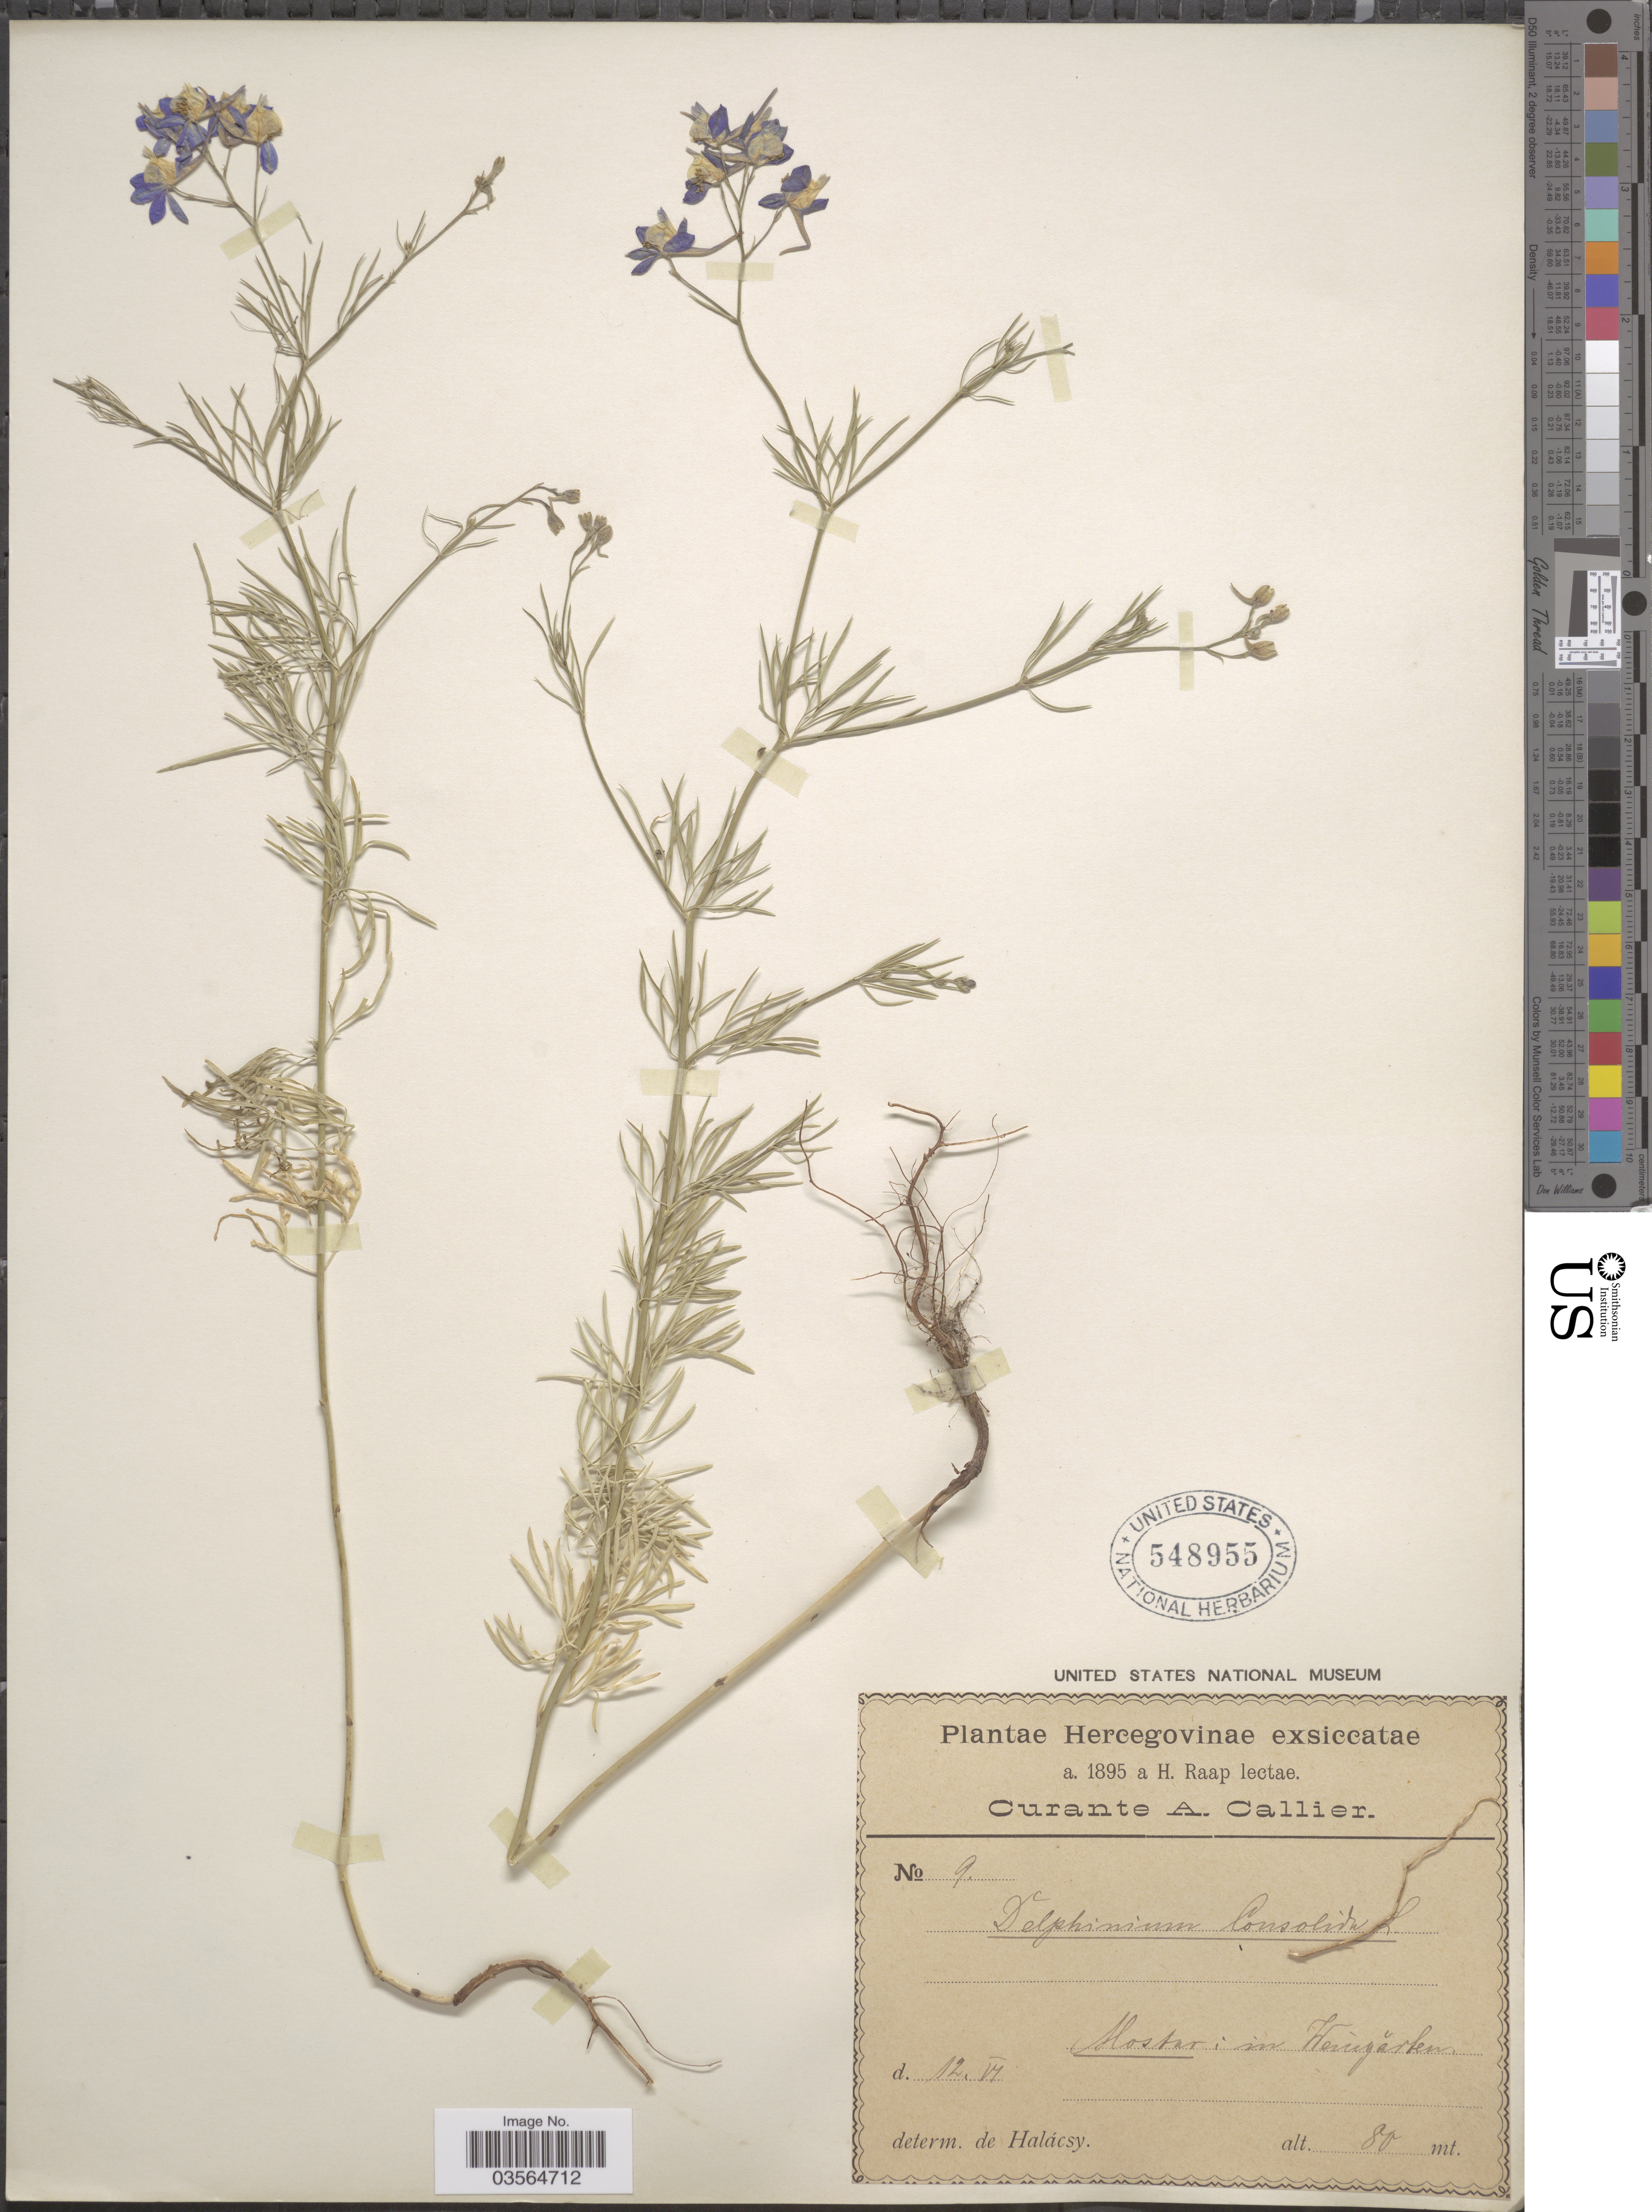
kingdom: Plantae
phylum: Tracheophyta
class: Magnoliopsida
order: Ranunculales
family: Ranunculaceae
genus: Delphinium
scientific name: Delphinium consolida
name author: L.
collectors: H. Raap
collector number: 9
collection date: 1895-06-12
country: Bosnia and Herzegovina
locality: Hercegovinae. Mostar: in Heingårjen [interpreted].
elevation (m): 80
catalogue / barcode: US 548955